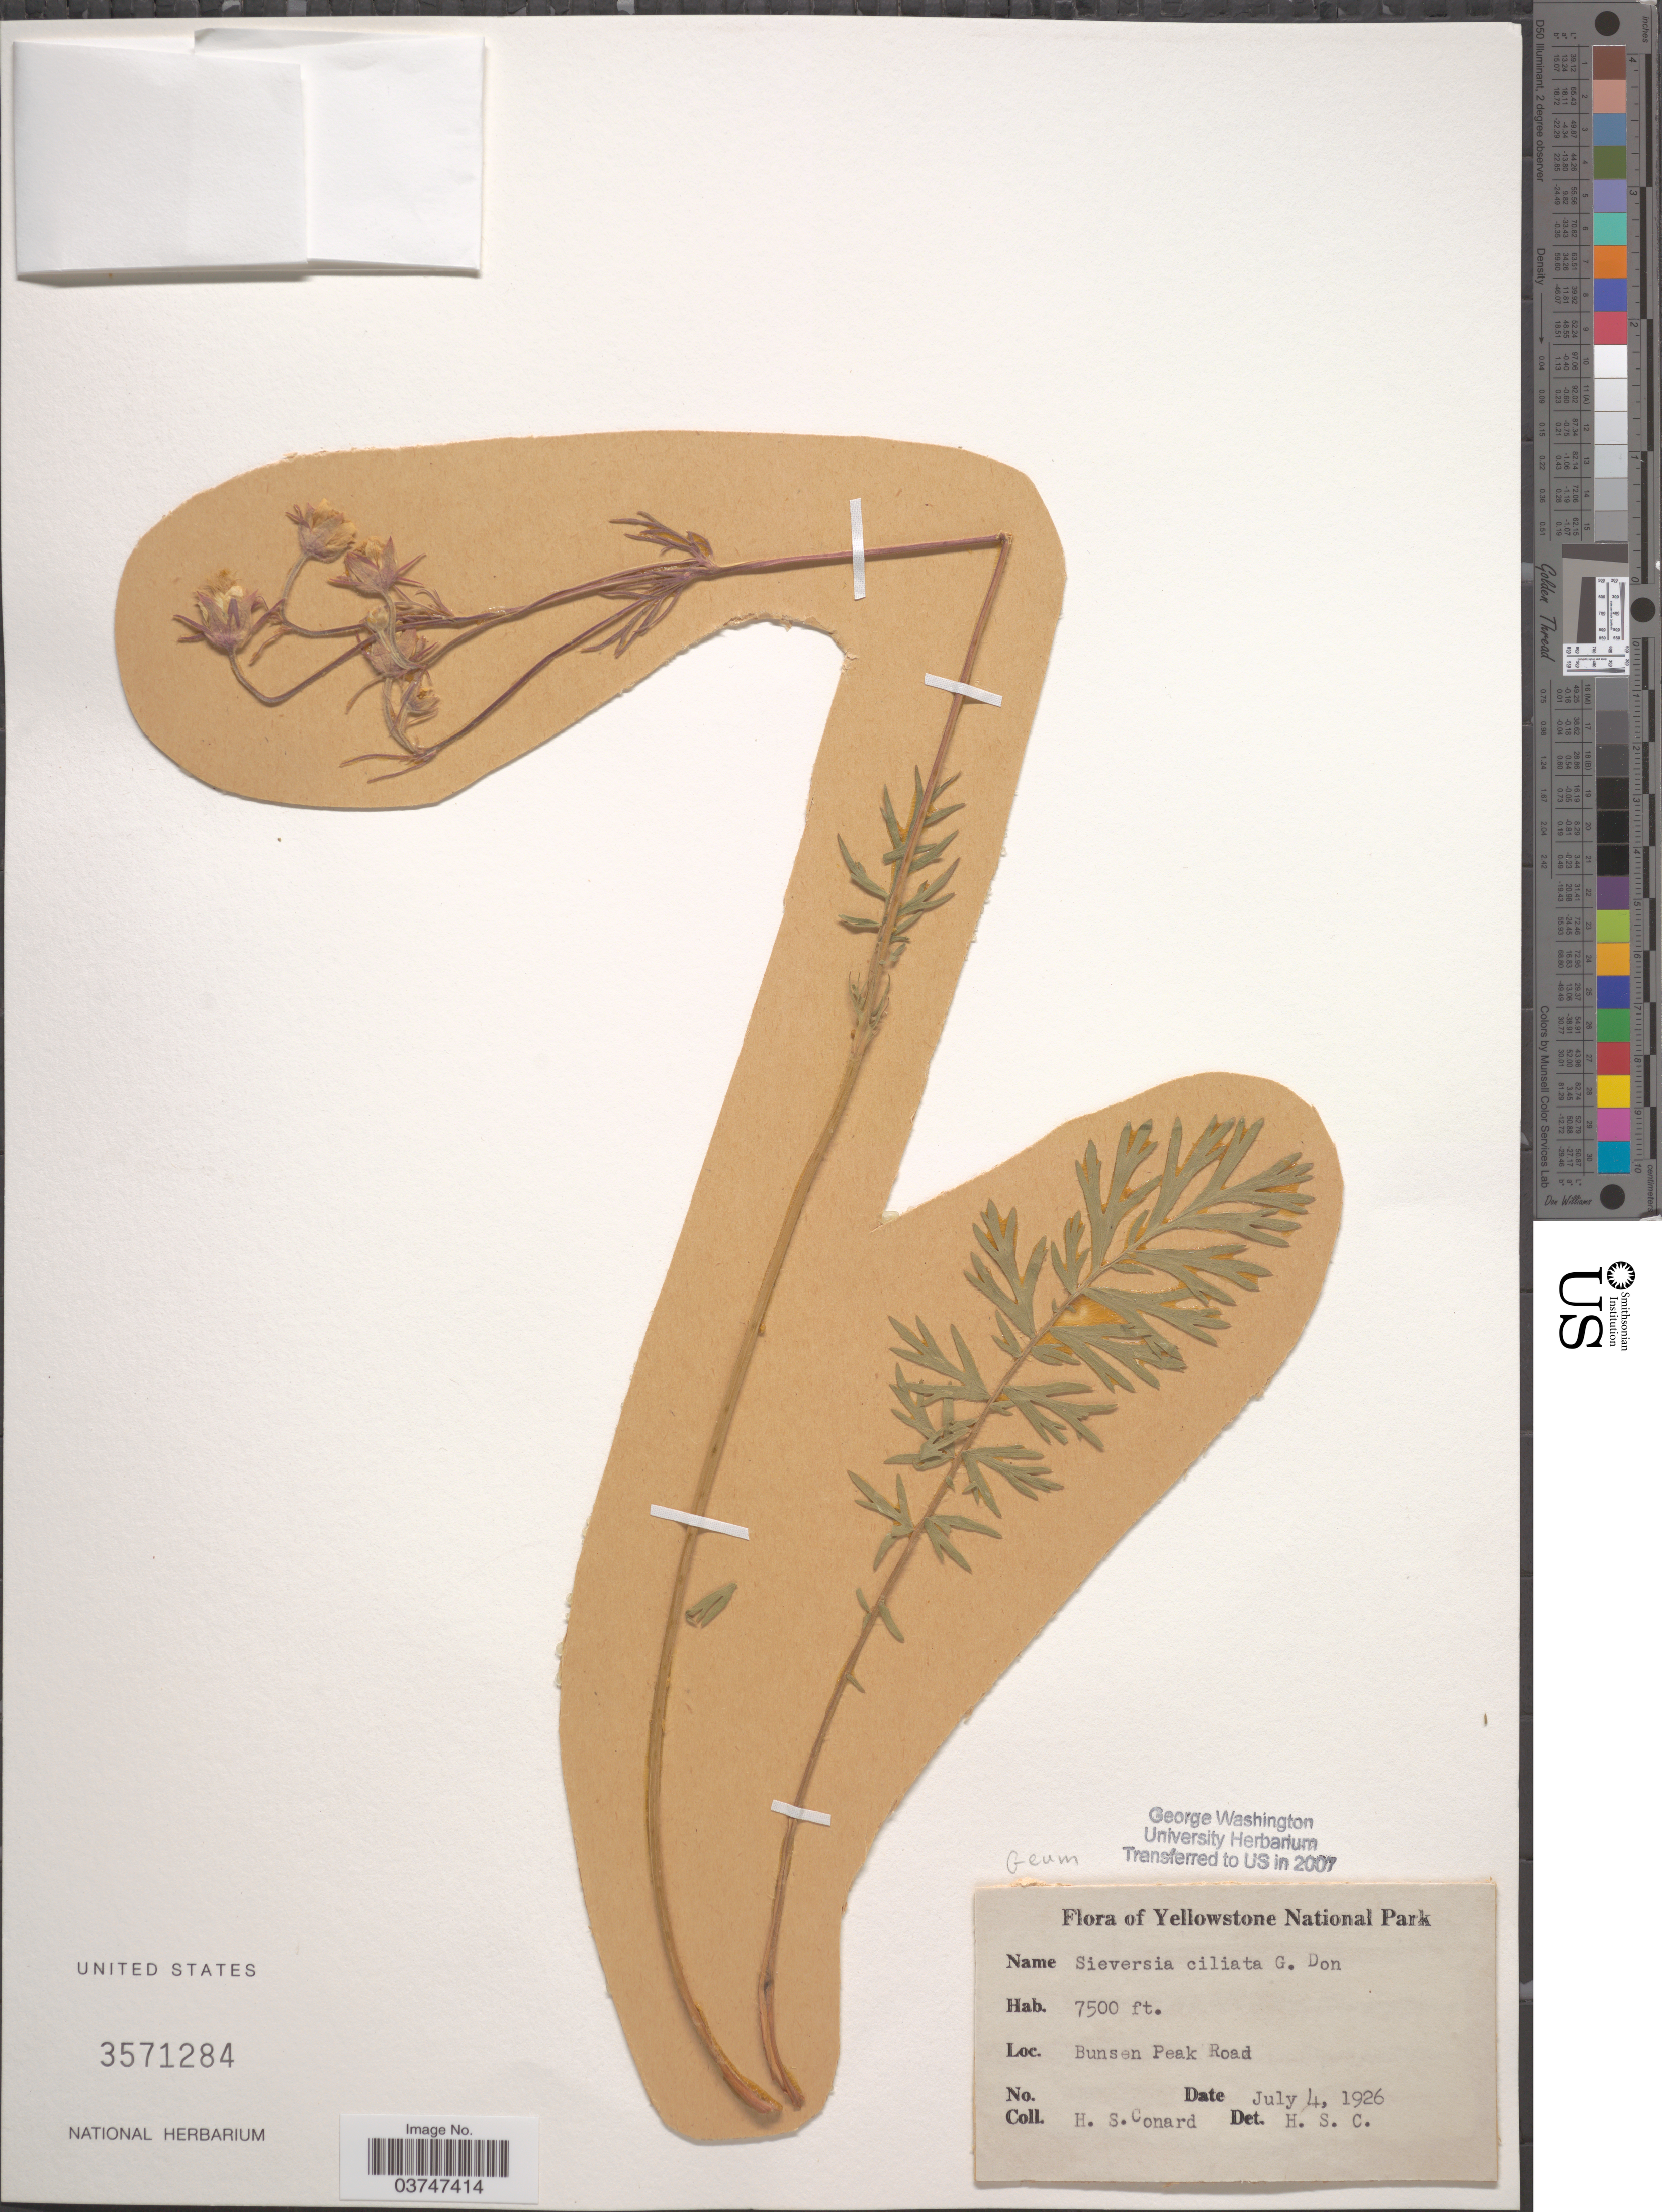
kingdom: Plantae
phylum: Tracheophyta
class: Magnoliopsida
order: Rosales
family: Rosaceae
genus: Geum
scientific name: Geum ciliatum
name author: Pursh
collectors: H. S. Conard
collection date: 1926-07-04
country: United States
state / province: Wyoming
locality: Yellowstone National Park. Bunsen Peak Road.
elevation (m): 2286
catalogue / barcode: US 3571284